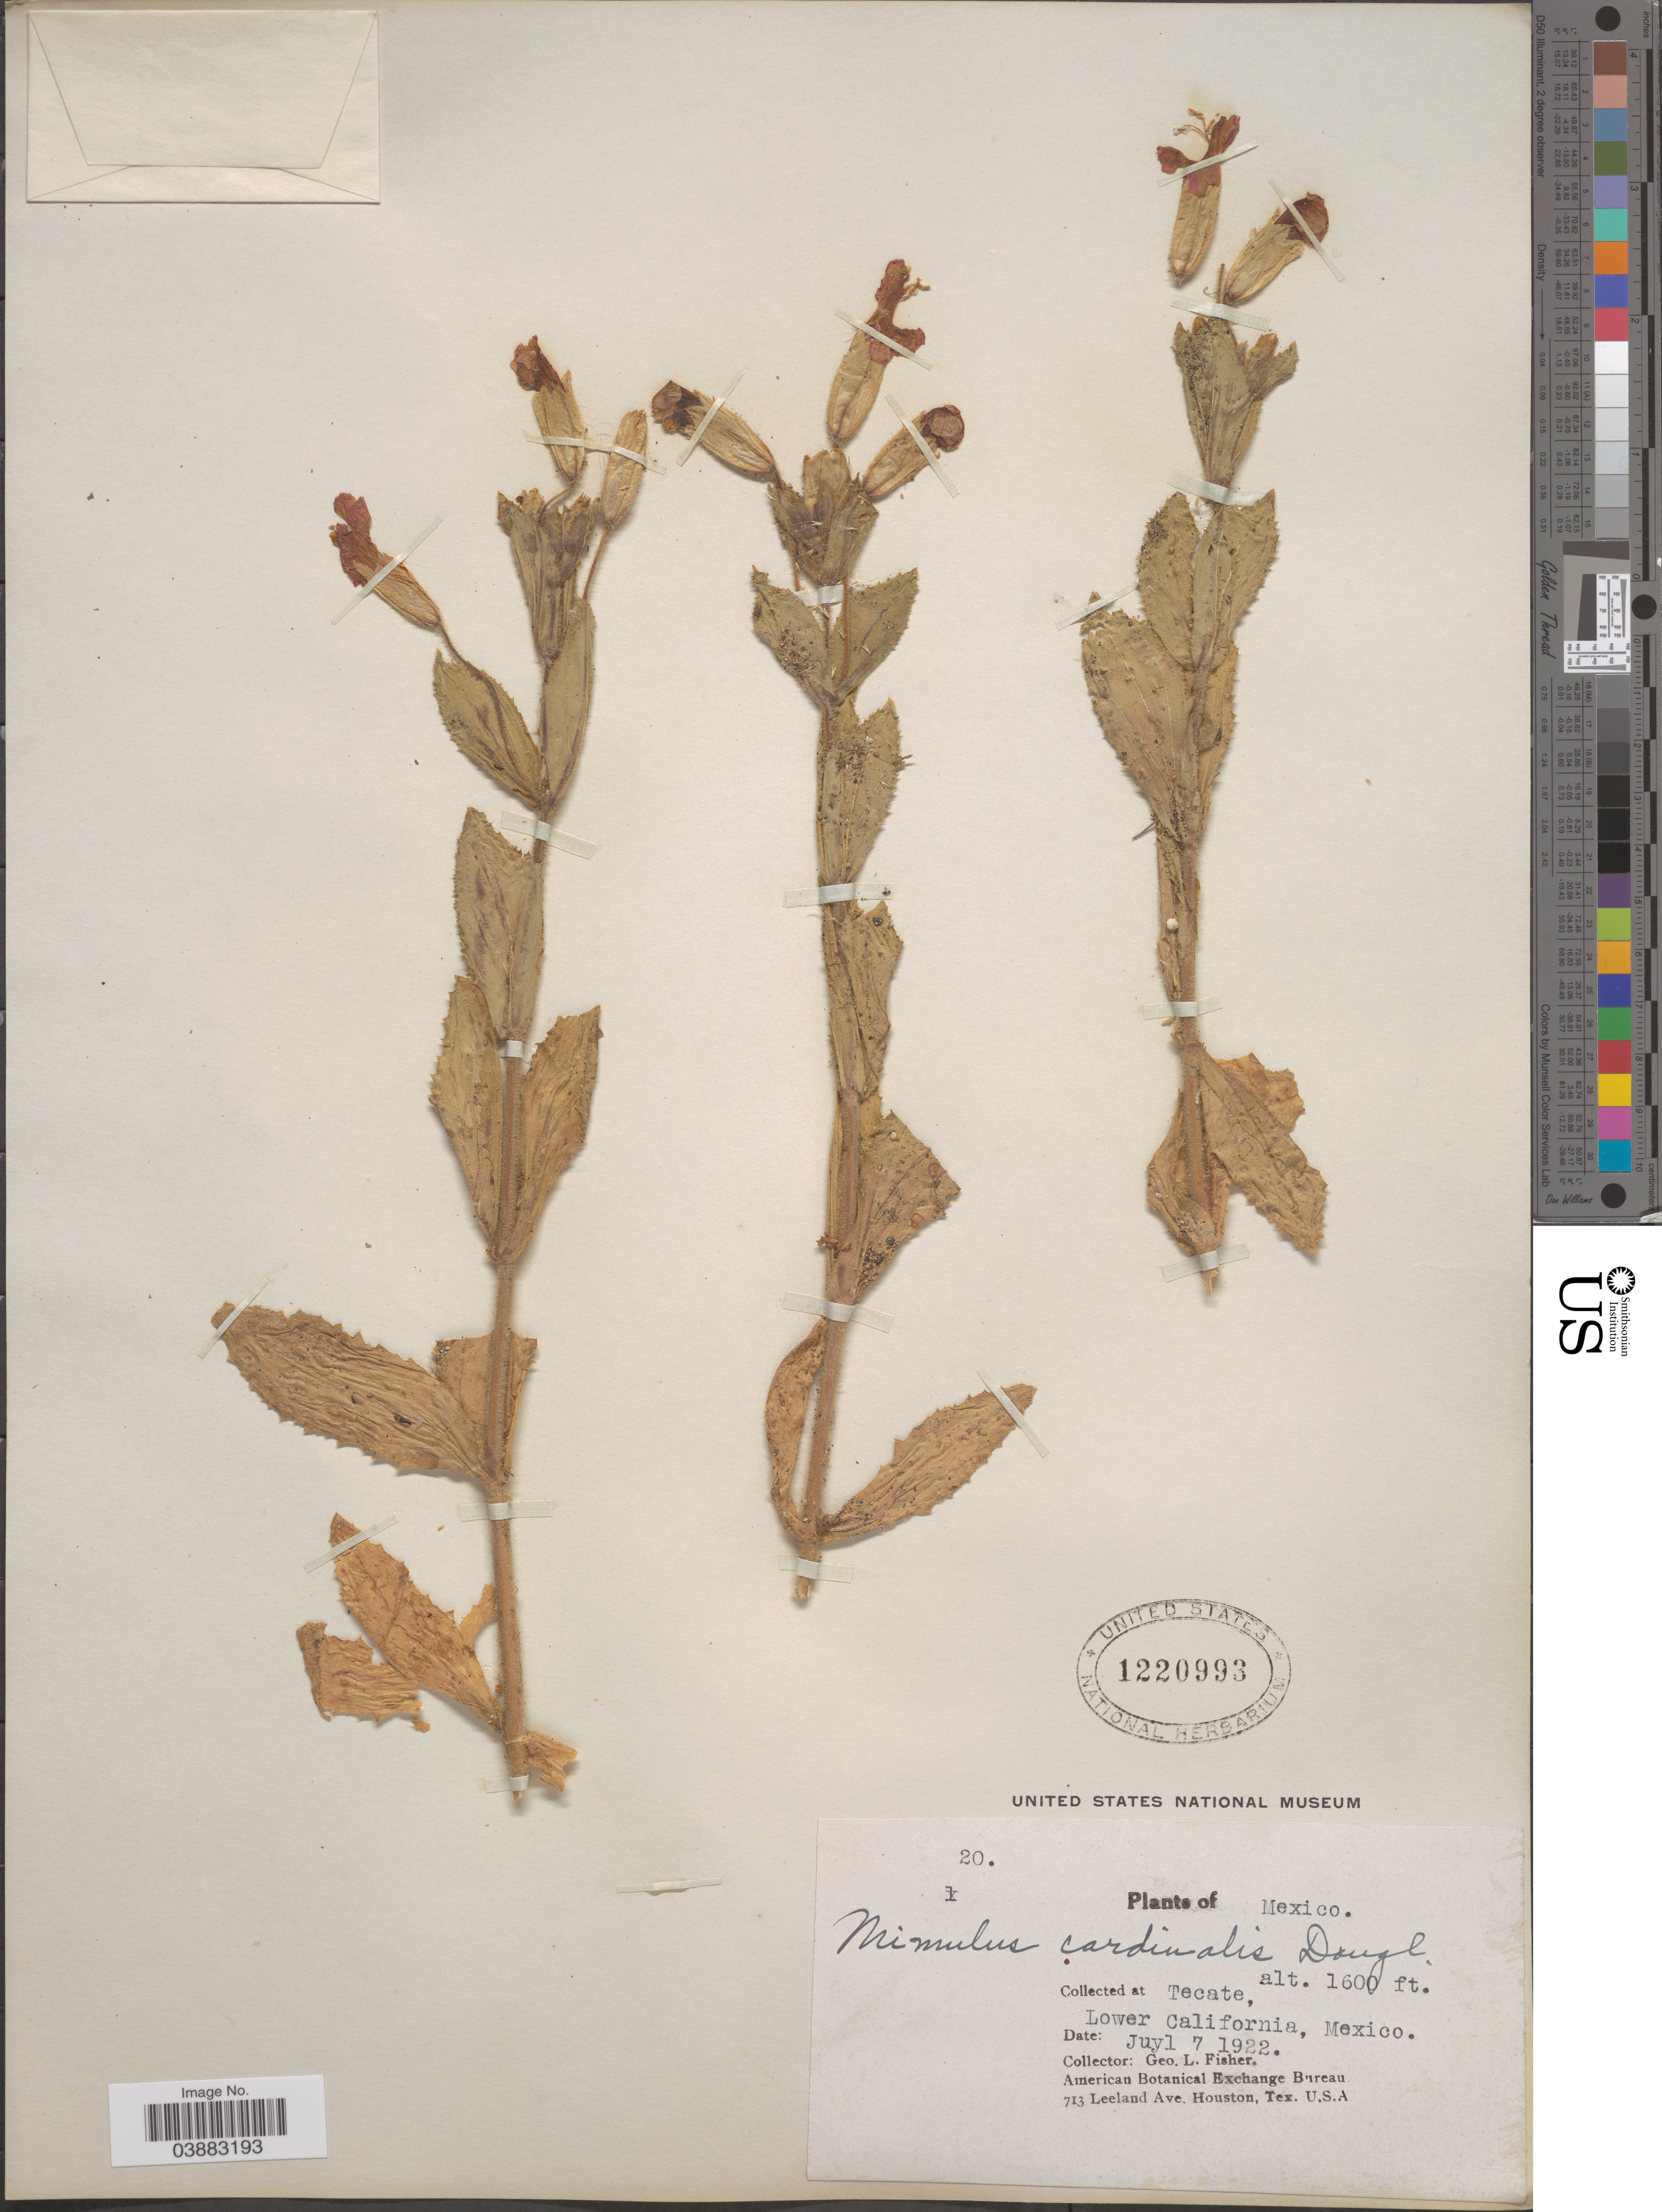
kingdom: Plantae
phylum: Tracheophyta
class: Magnoliopsida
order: Lamiales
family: Phrymaceae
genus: Mimulus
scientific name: Mimulus cardinalis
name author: Douglas ex Benth.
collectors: G. L. Fisher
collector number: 20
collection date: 1922-07-07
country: Mexico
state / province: Baja California Norte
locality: Tecate, Lower California.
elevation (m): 488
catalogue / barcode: US 1220993